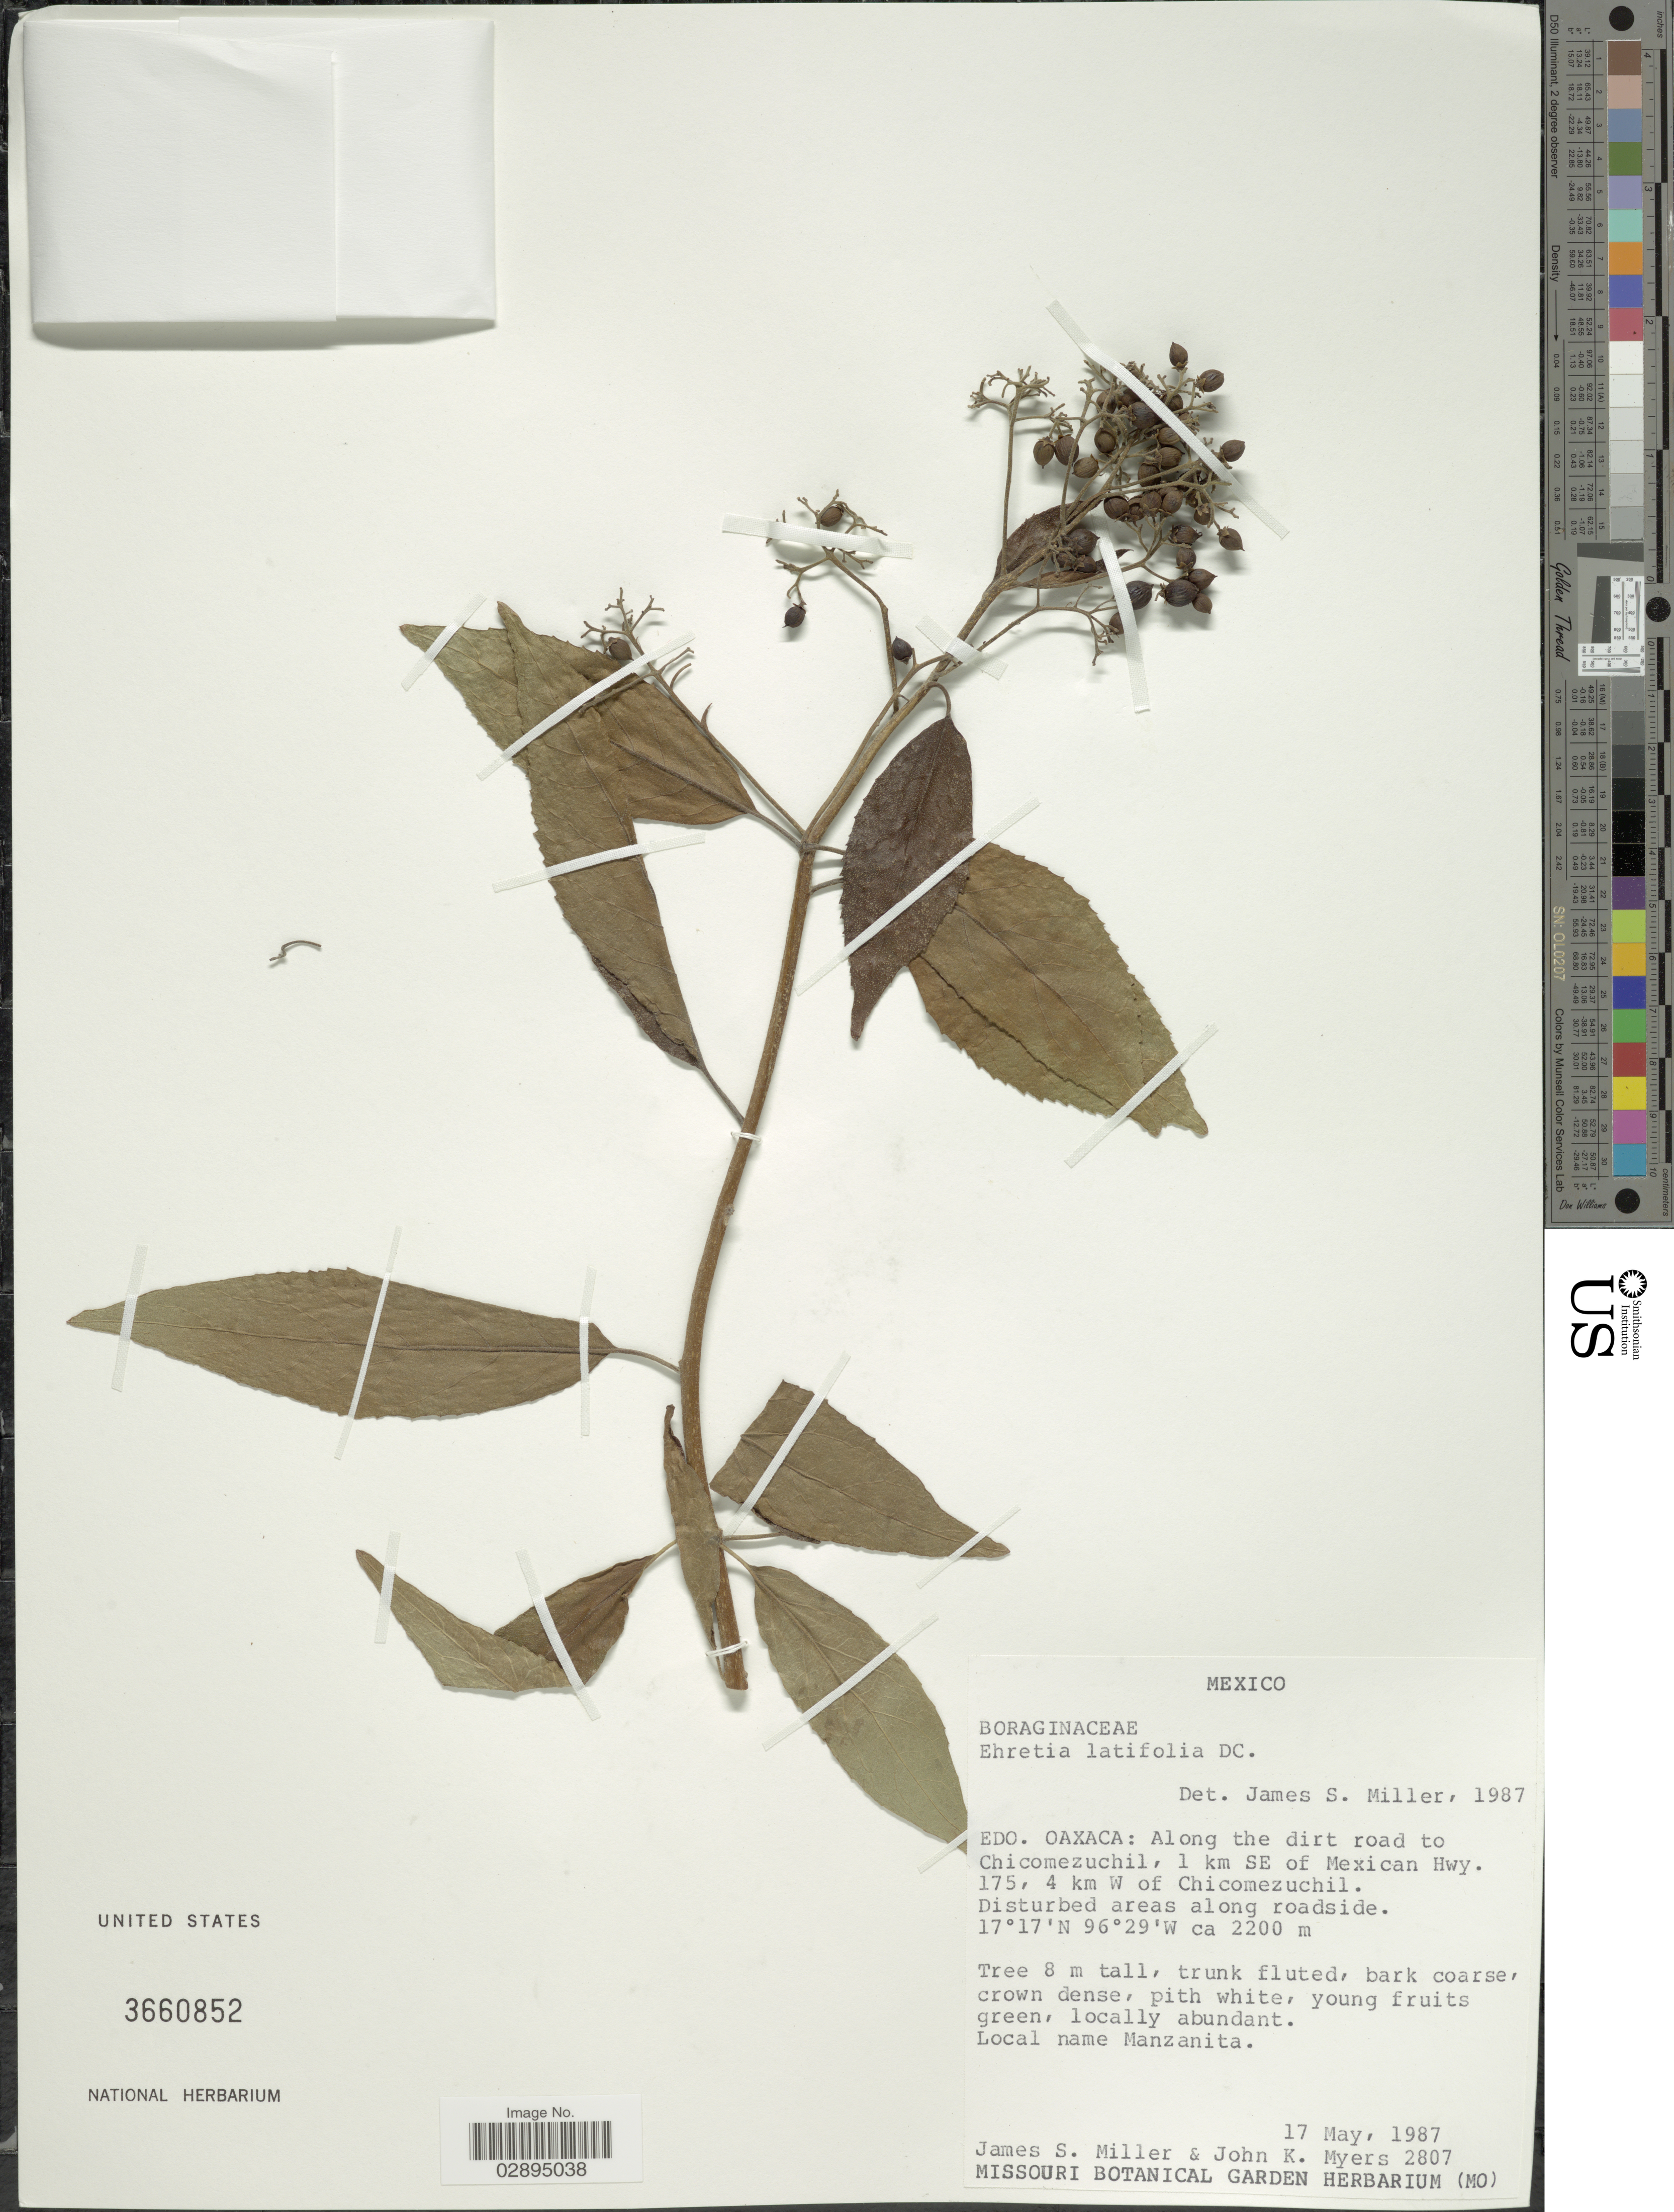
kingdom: Plantae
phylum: Tracheophyta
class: Magnoliopsida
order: Boraginales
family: Ehretiaceae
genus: Ehretia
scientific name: Ehretia latifolia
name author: DC.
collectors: J. S. Miller & J. Myers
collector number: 2807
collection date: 1987-05-17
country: Mexico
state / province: Oaxaca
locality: Edo. Oaxaca: Along the dirt road to Chicomezuchil, 1 km SE of Mexican Hwy. 175, 4 km W of Chicomezuchil.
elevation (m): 2200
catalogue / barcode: US 3660852